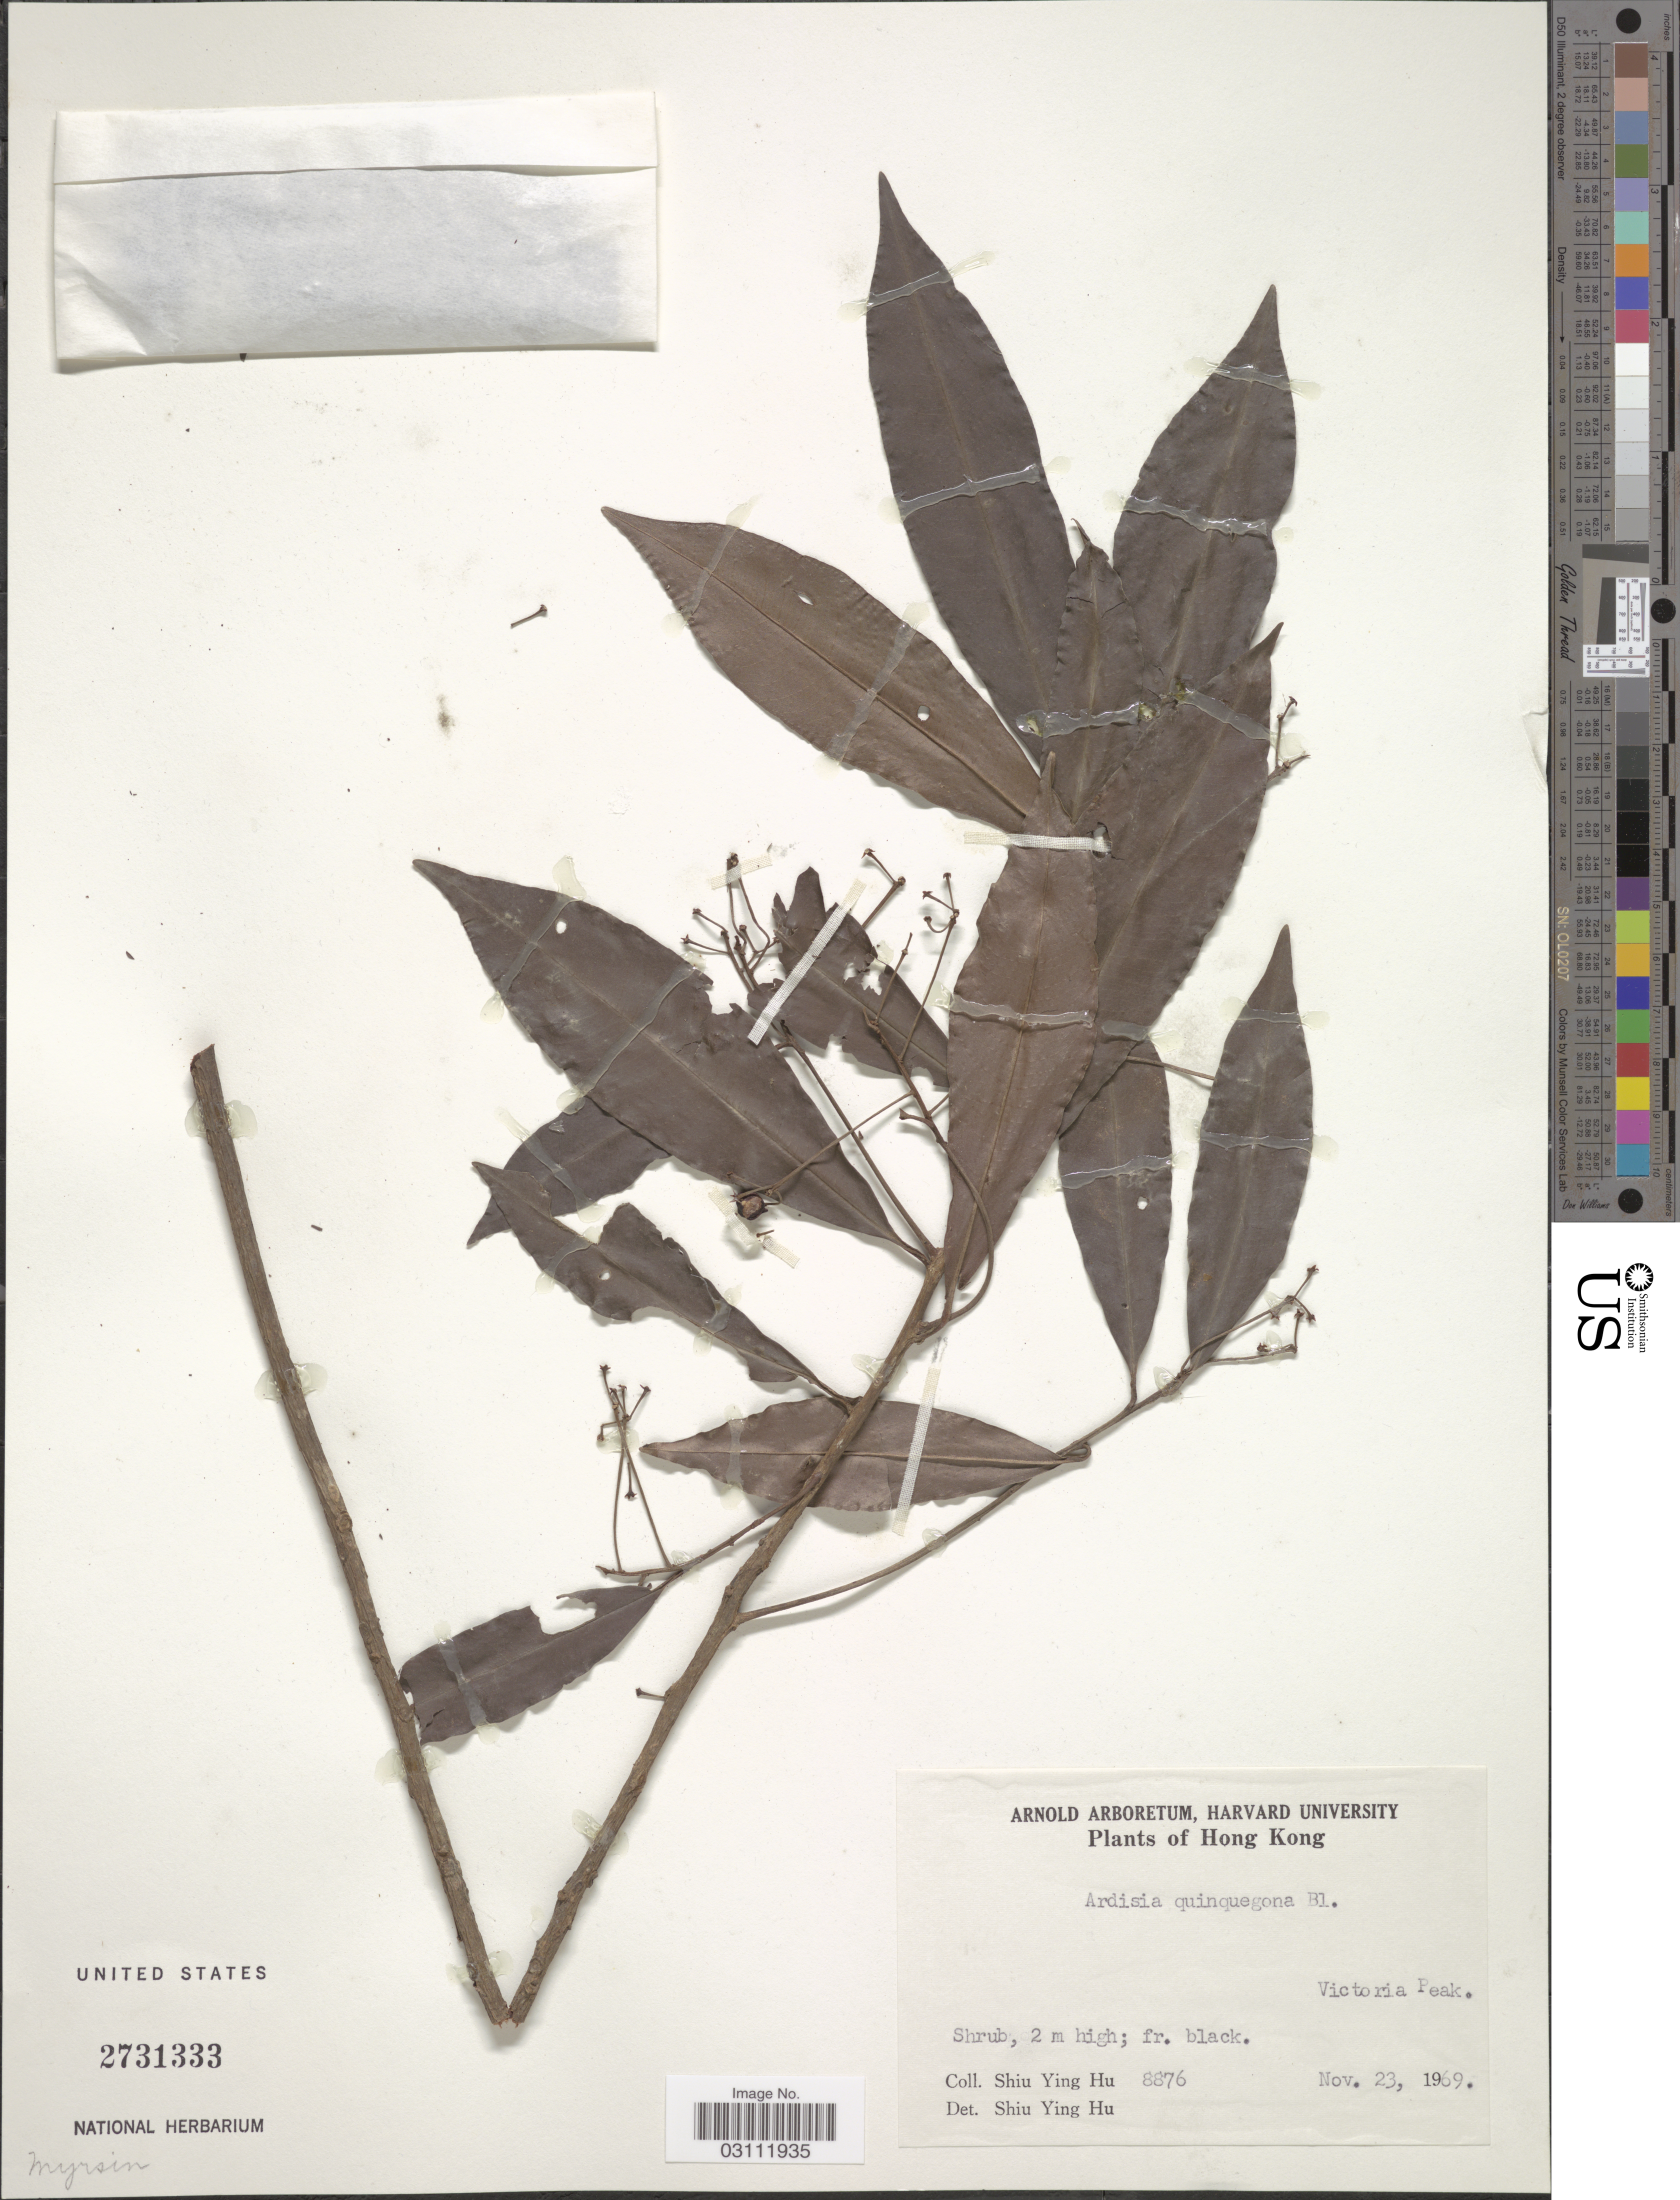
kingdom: Plantae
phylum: Tracheophyta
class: Magnoliopsida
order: Ericales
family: Primulaceae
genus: Ardisia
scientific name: Ardisia quinquegona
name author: Blume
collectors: S. Y. Hu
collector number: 8876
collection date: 1969-11-23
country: China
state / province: Hong Kong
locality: Victoria Peak.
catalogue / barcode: US 2731333